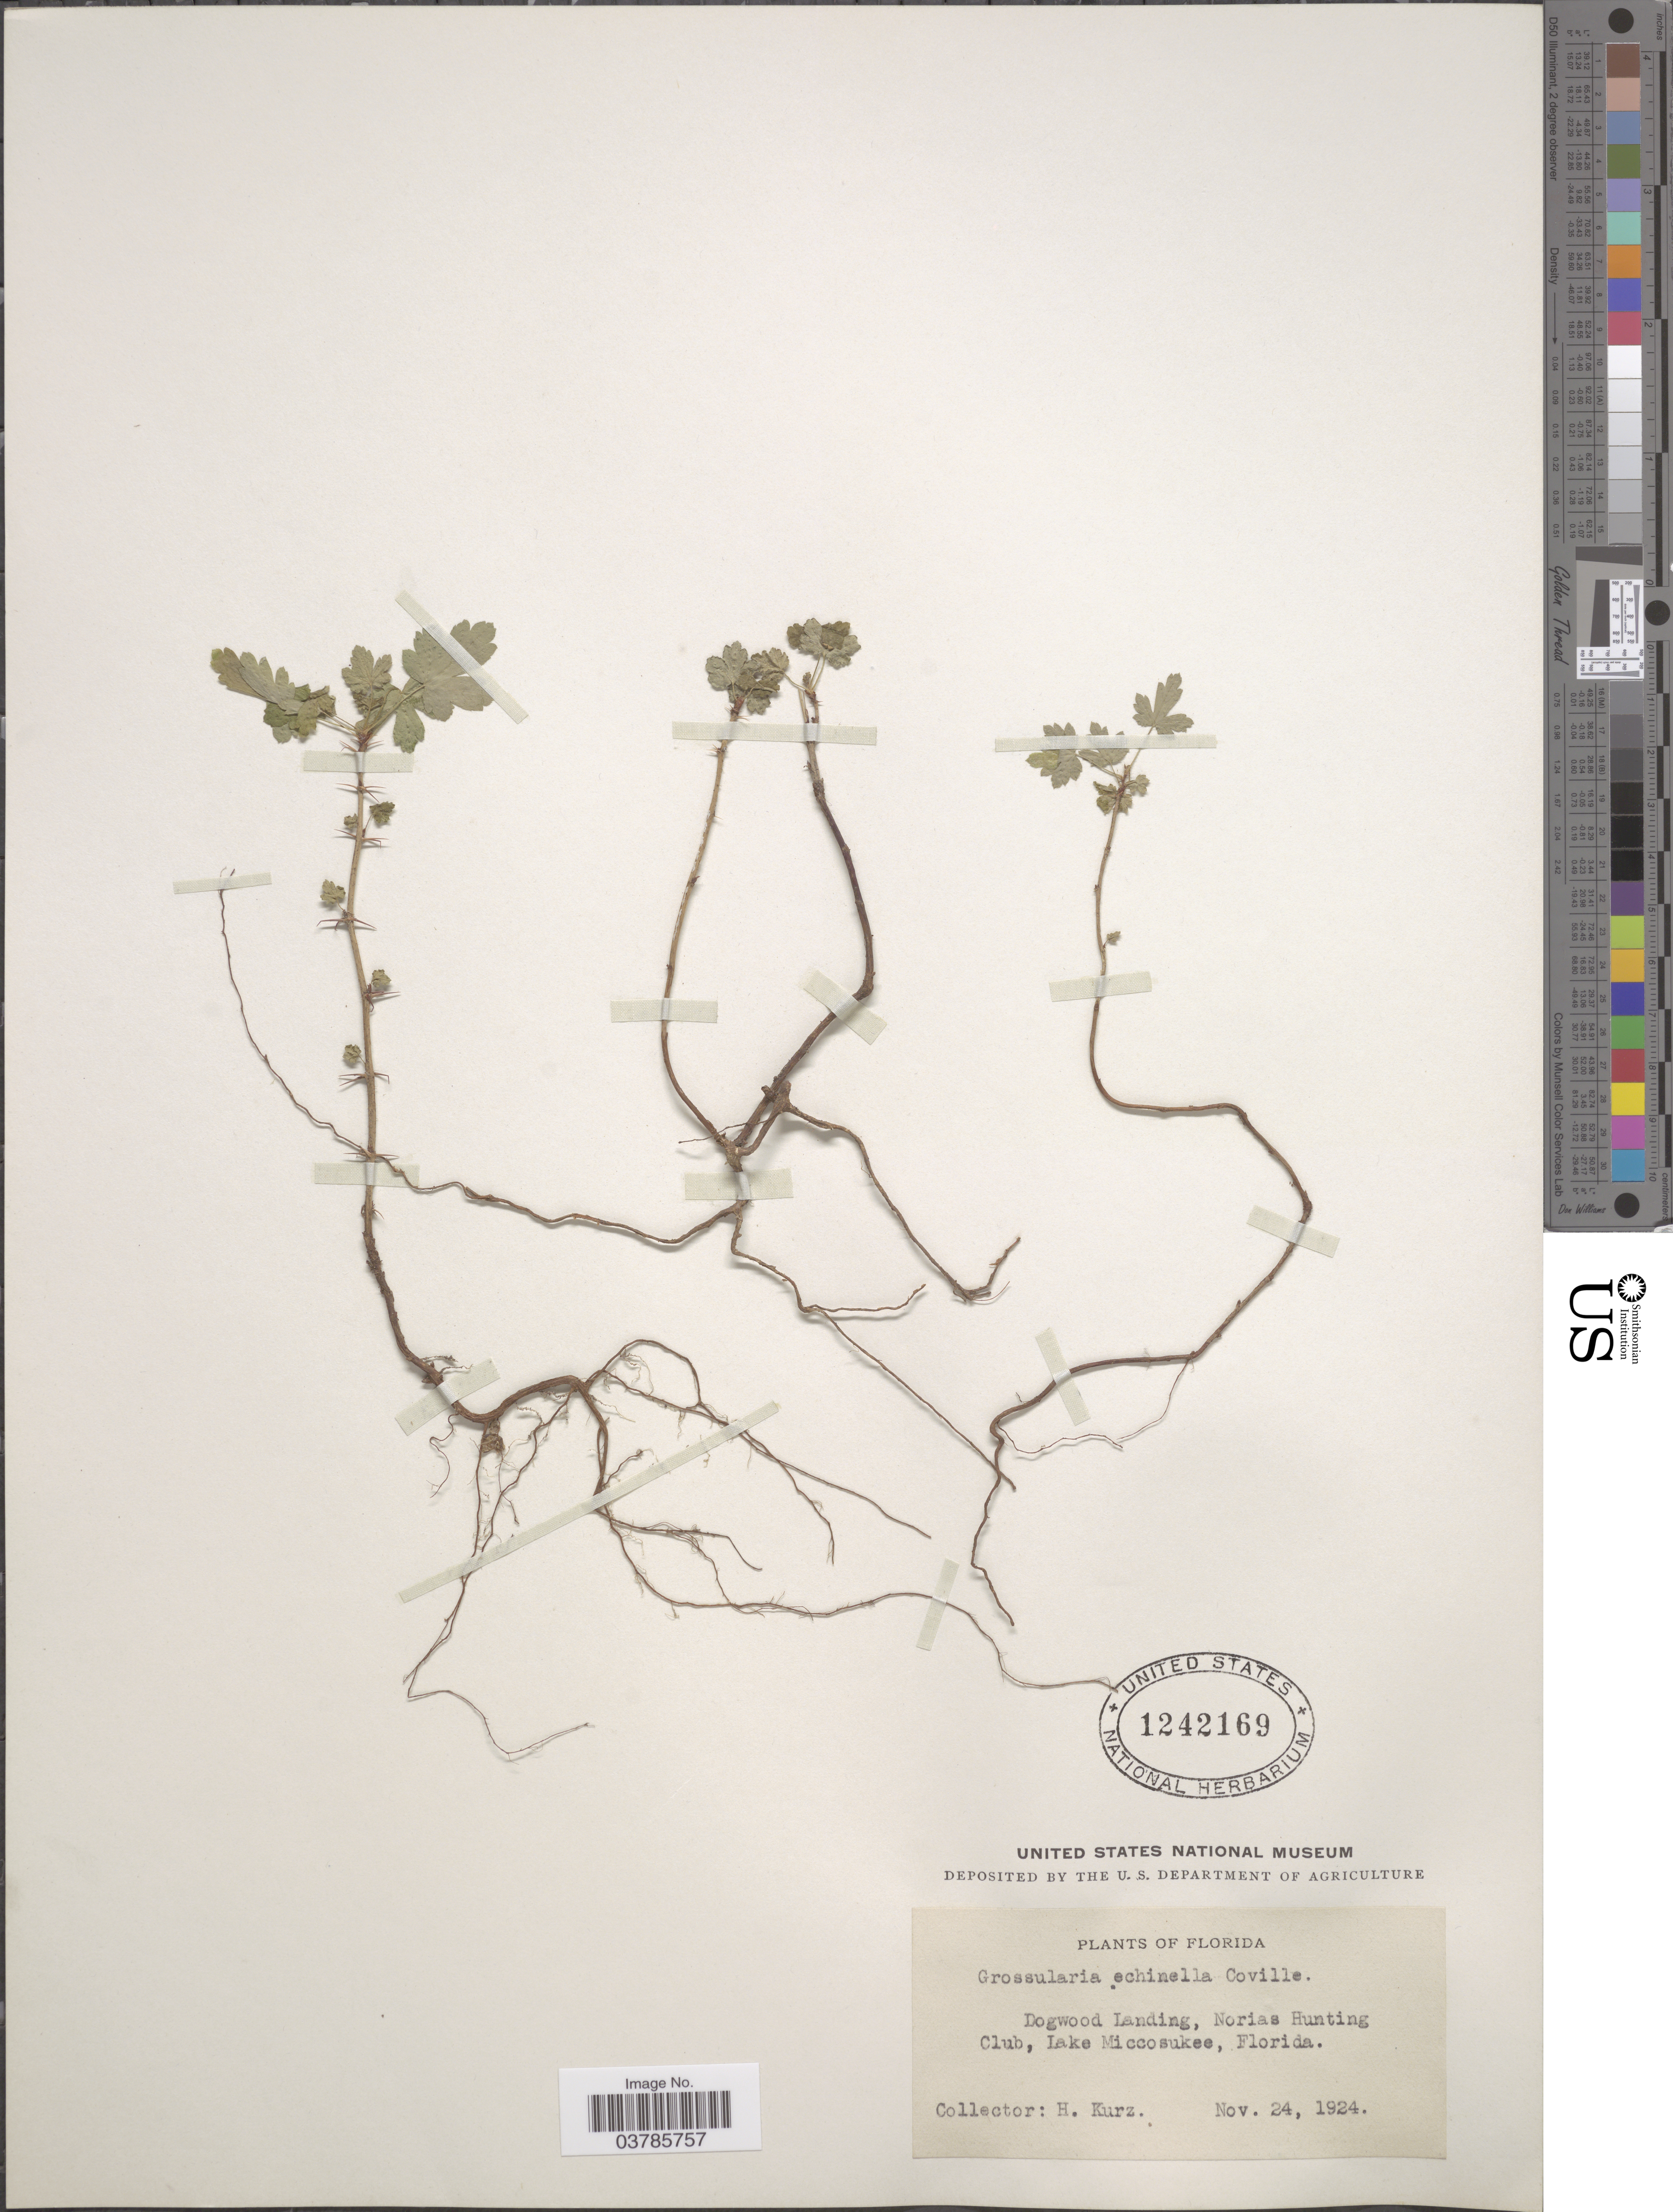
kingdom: Plantae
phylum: Tracheophyta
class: Magnoliopsida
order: Saxifragales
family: Grossulariaceae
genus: Ribes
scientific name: Ribes echinellum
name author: (Coville) Rehder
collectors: H. Kurz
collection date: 1924-11-24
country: United States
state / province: Florida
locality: Dogwood Landing, Norias Hunting Club, Lake Miccosukke.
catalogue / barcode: US 1242169